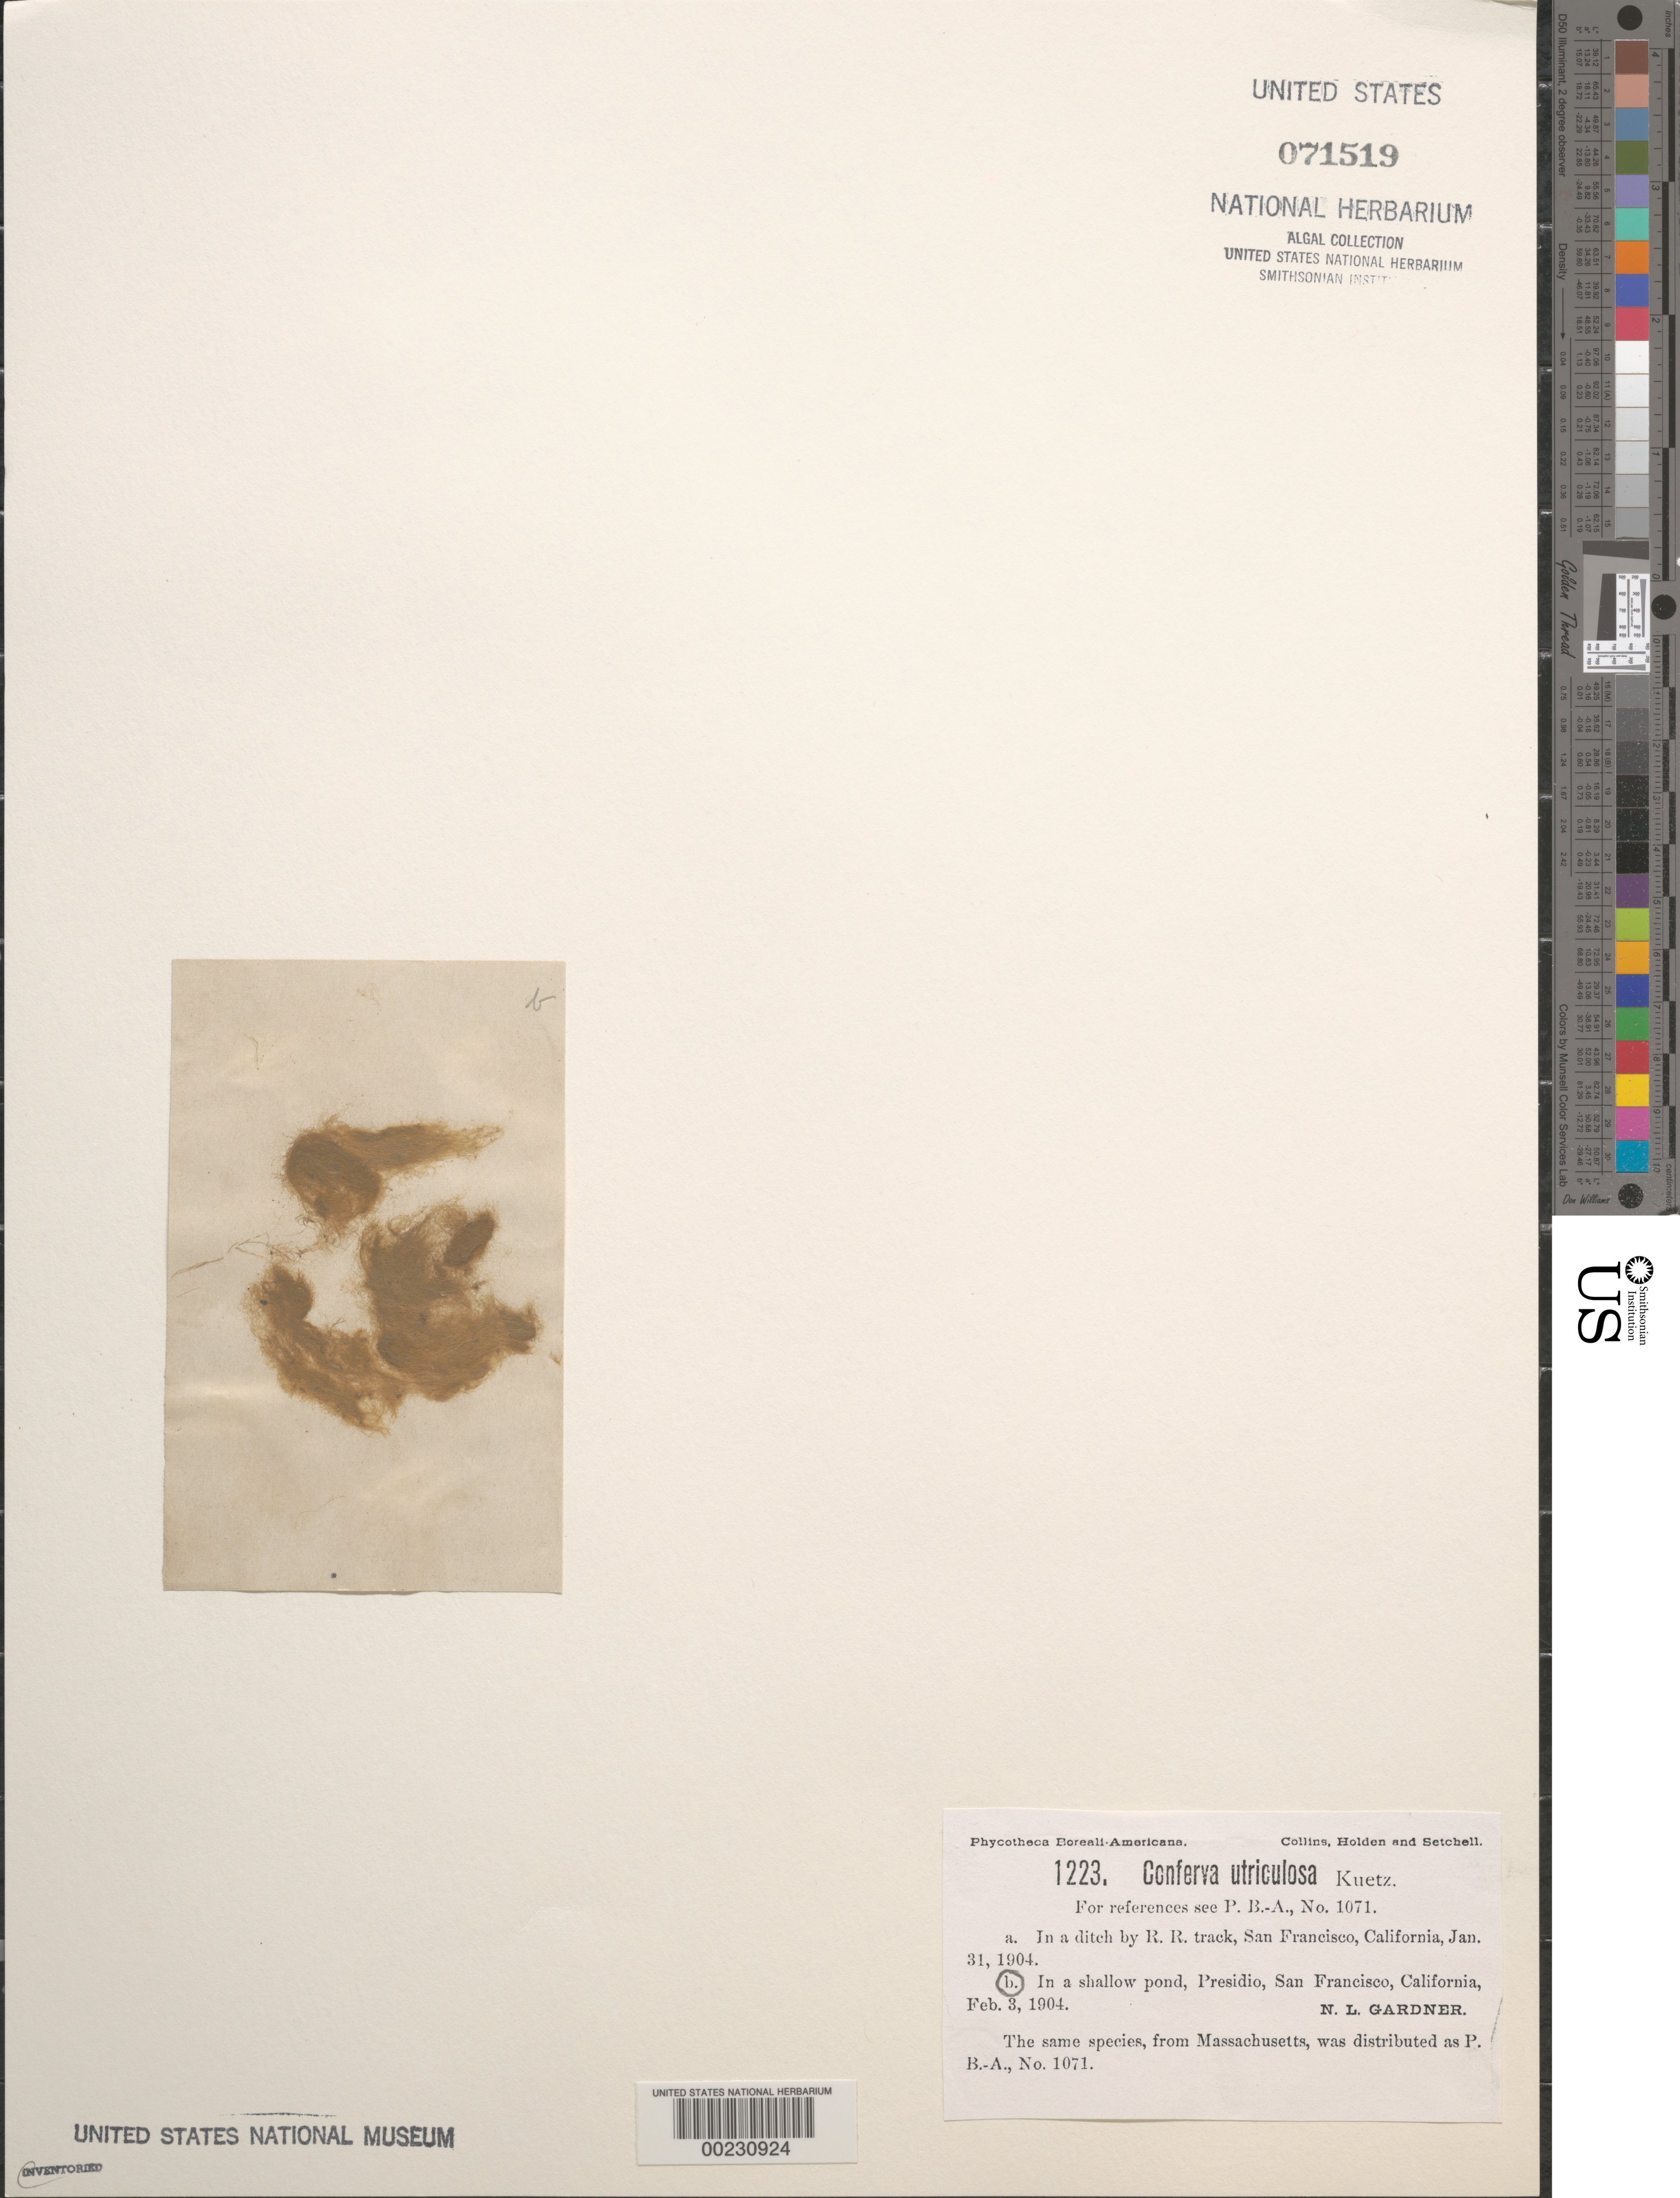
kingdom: Chromista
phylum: Ochrophyta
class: Xanthophyceae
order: Tribonematales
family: Tribonemataceae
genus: Tribonema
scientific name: Tribonema utriculosum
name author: (Kütz.) Hazen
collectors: N. Gardner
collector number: PB-A 1223b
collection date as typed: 03 Feb 1904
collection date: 1904-02-03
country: United States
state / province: California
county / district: San Francisco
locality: San Francisco, Presidio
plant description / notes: Collins, Holden & Setchell, Phycotheca Boreali-Americana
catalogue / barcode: US 71519